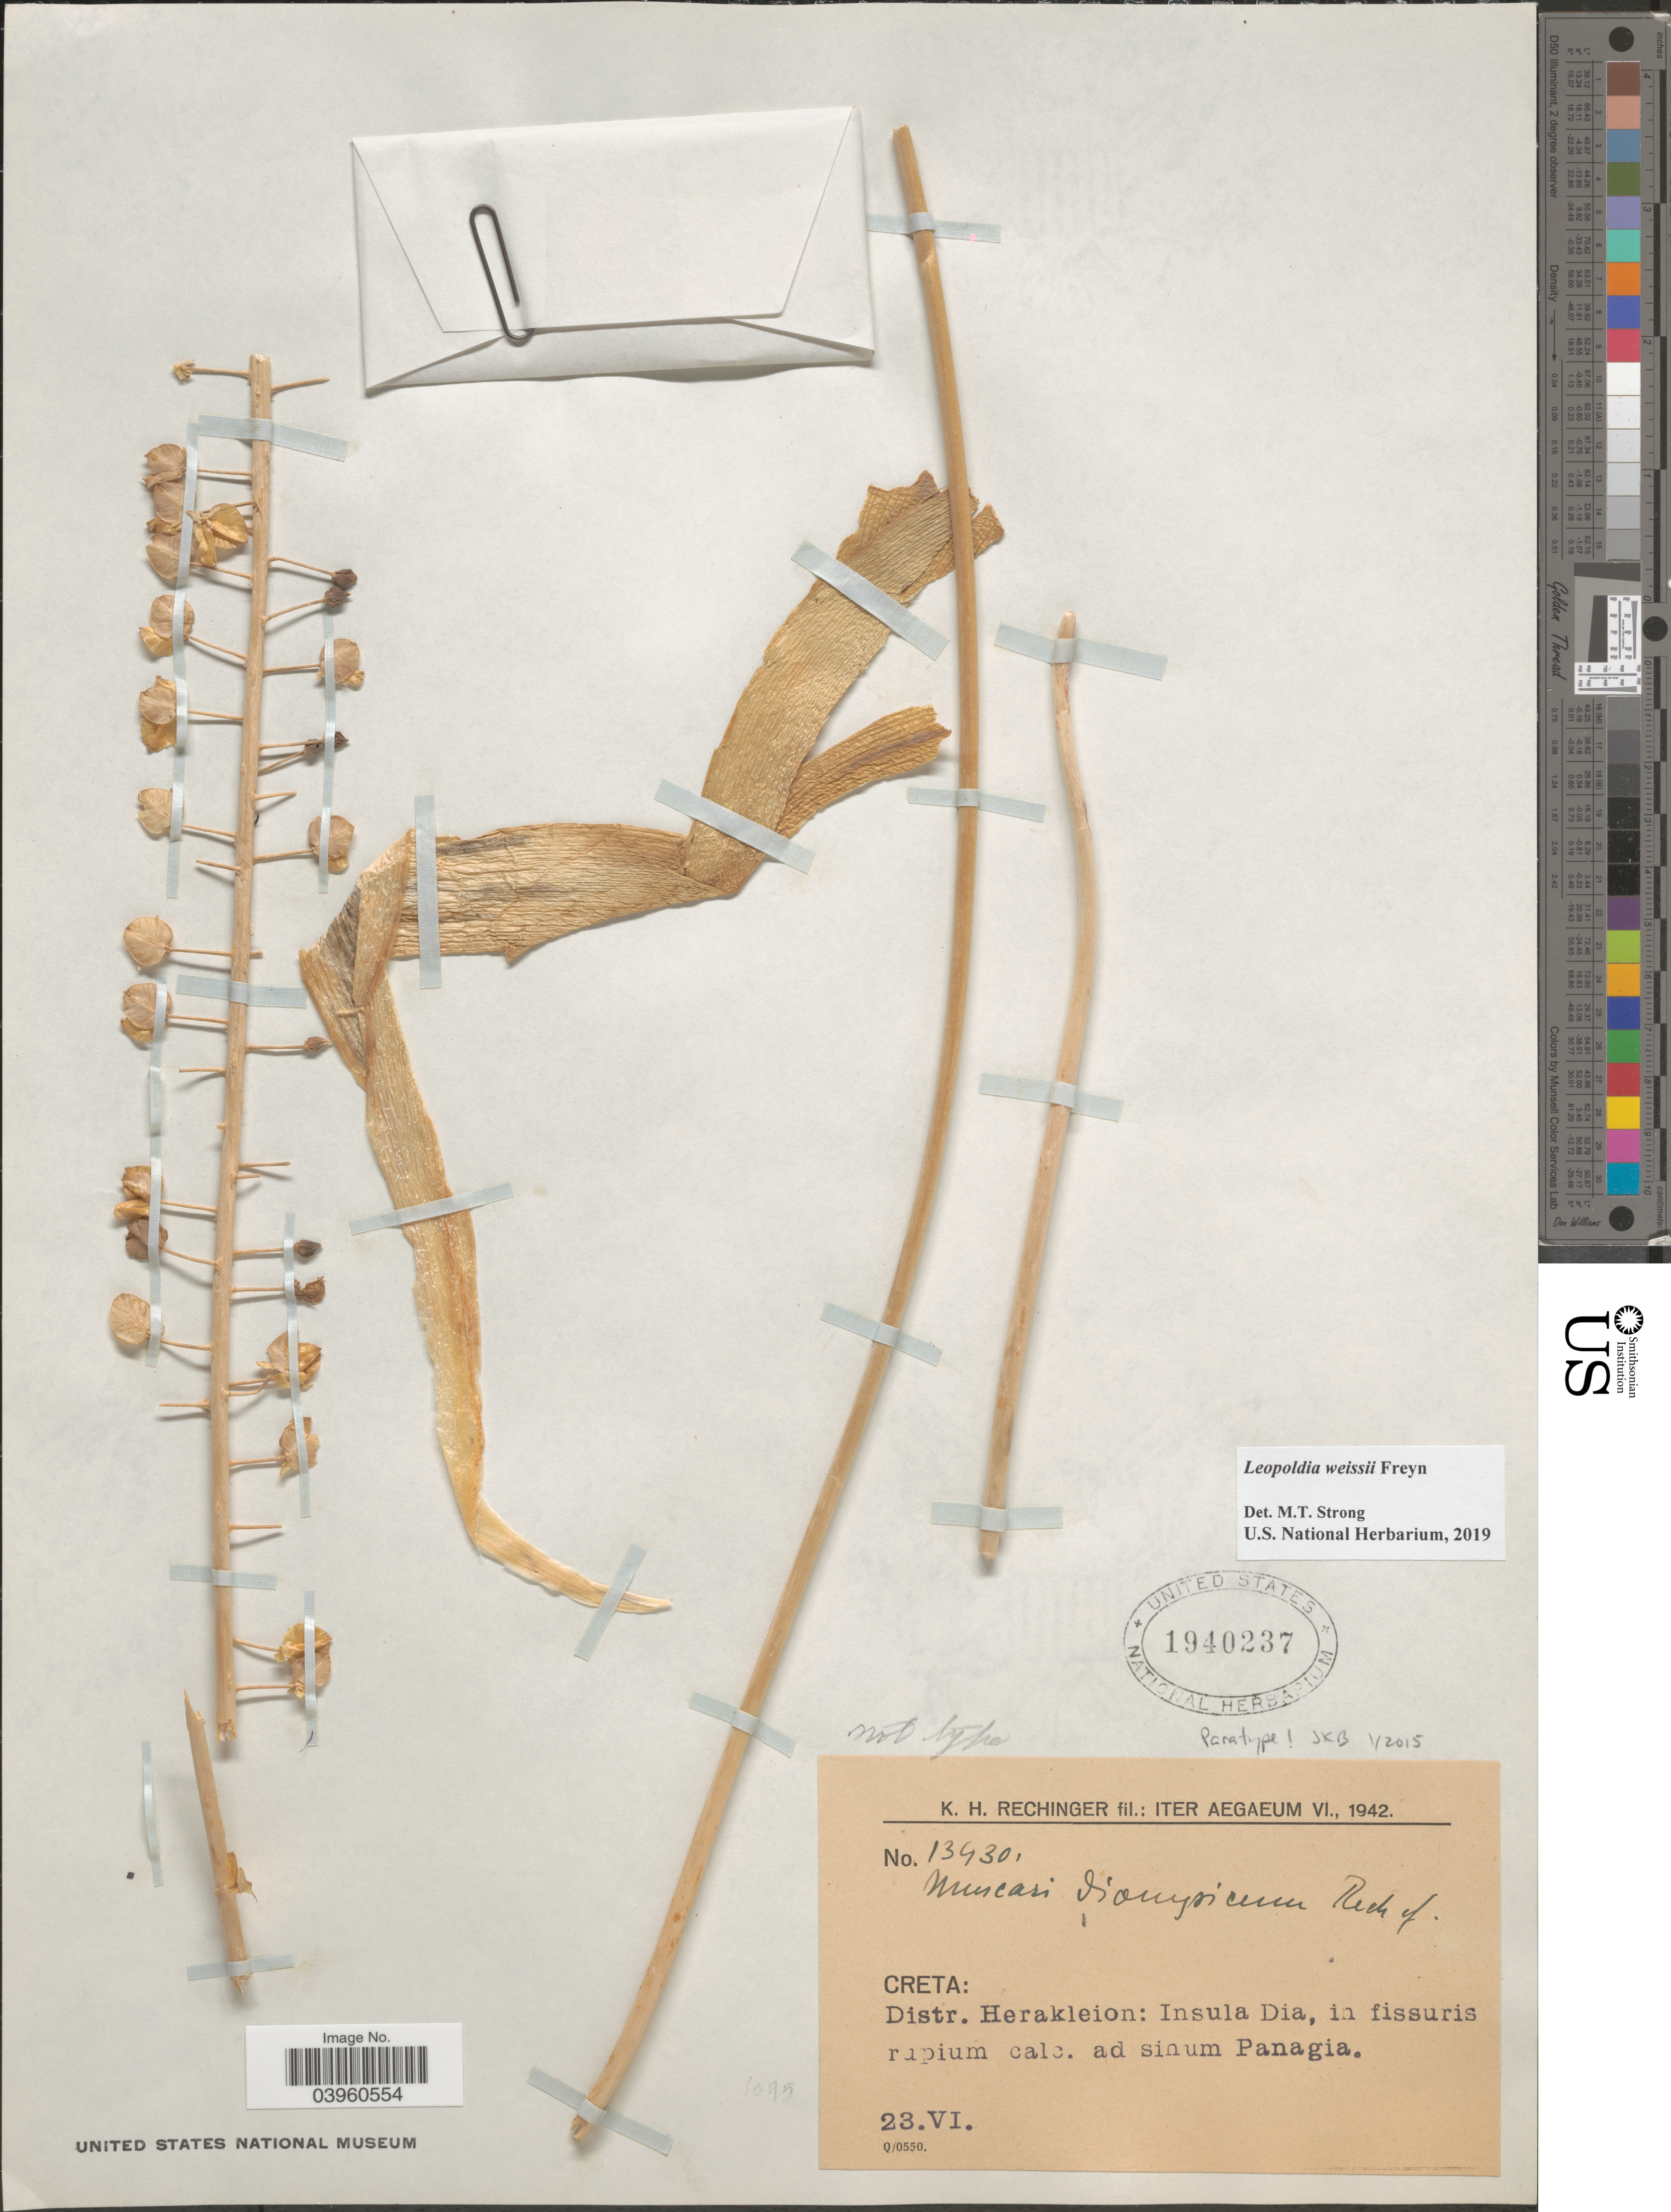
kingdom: Plantae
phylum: Tracheophyta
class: Liliopsida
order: Asparagales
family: Asparagaceae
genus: Leopoldia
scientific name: Leopoldia weissii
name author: Freyn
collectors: K. H. Rechinger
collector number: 13930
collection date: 1942-06-23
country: Greece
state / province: Crete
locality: Creta: Distr. Herakleion: Insula Dia, in fissuris rupium calc. ad sinum Panagia.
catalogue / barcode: US 1940237